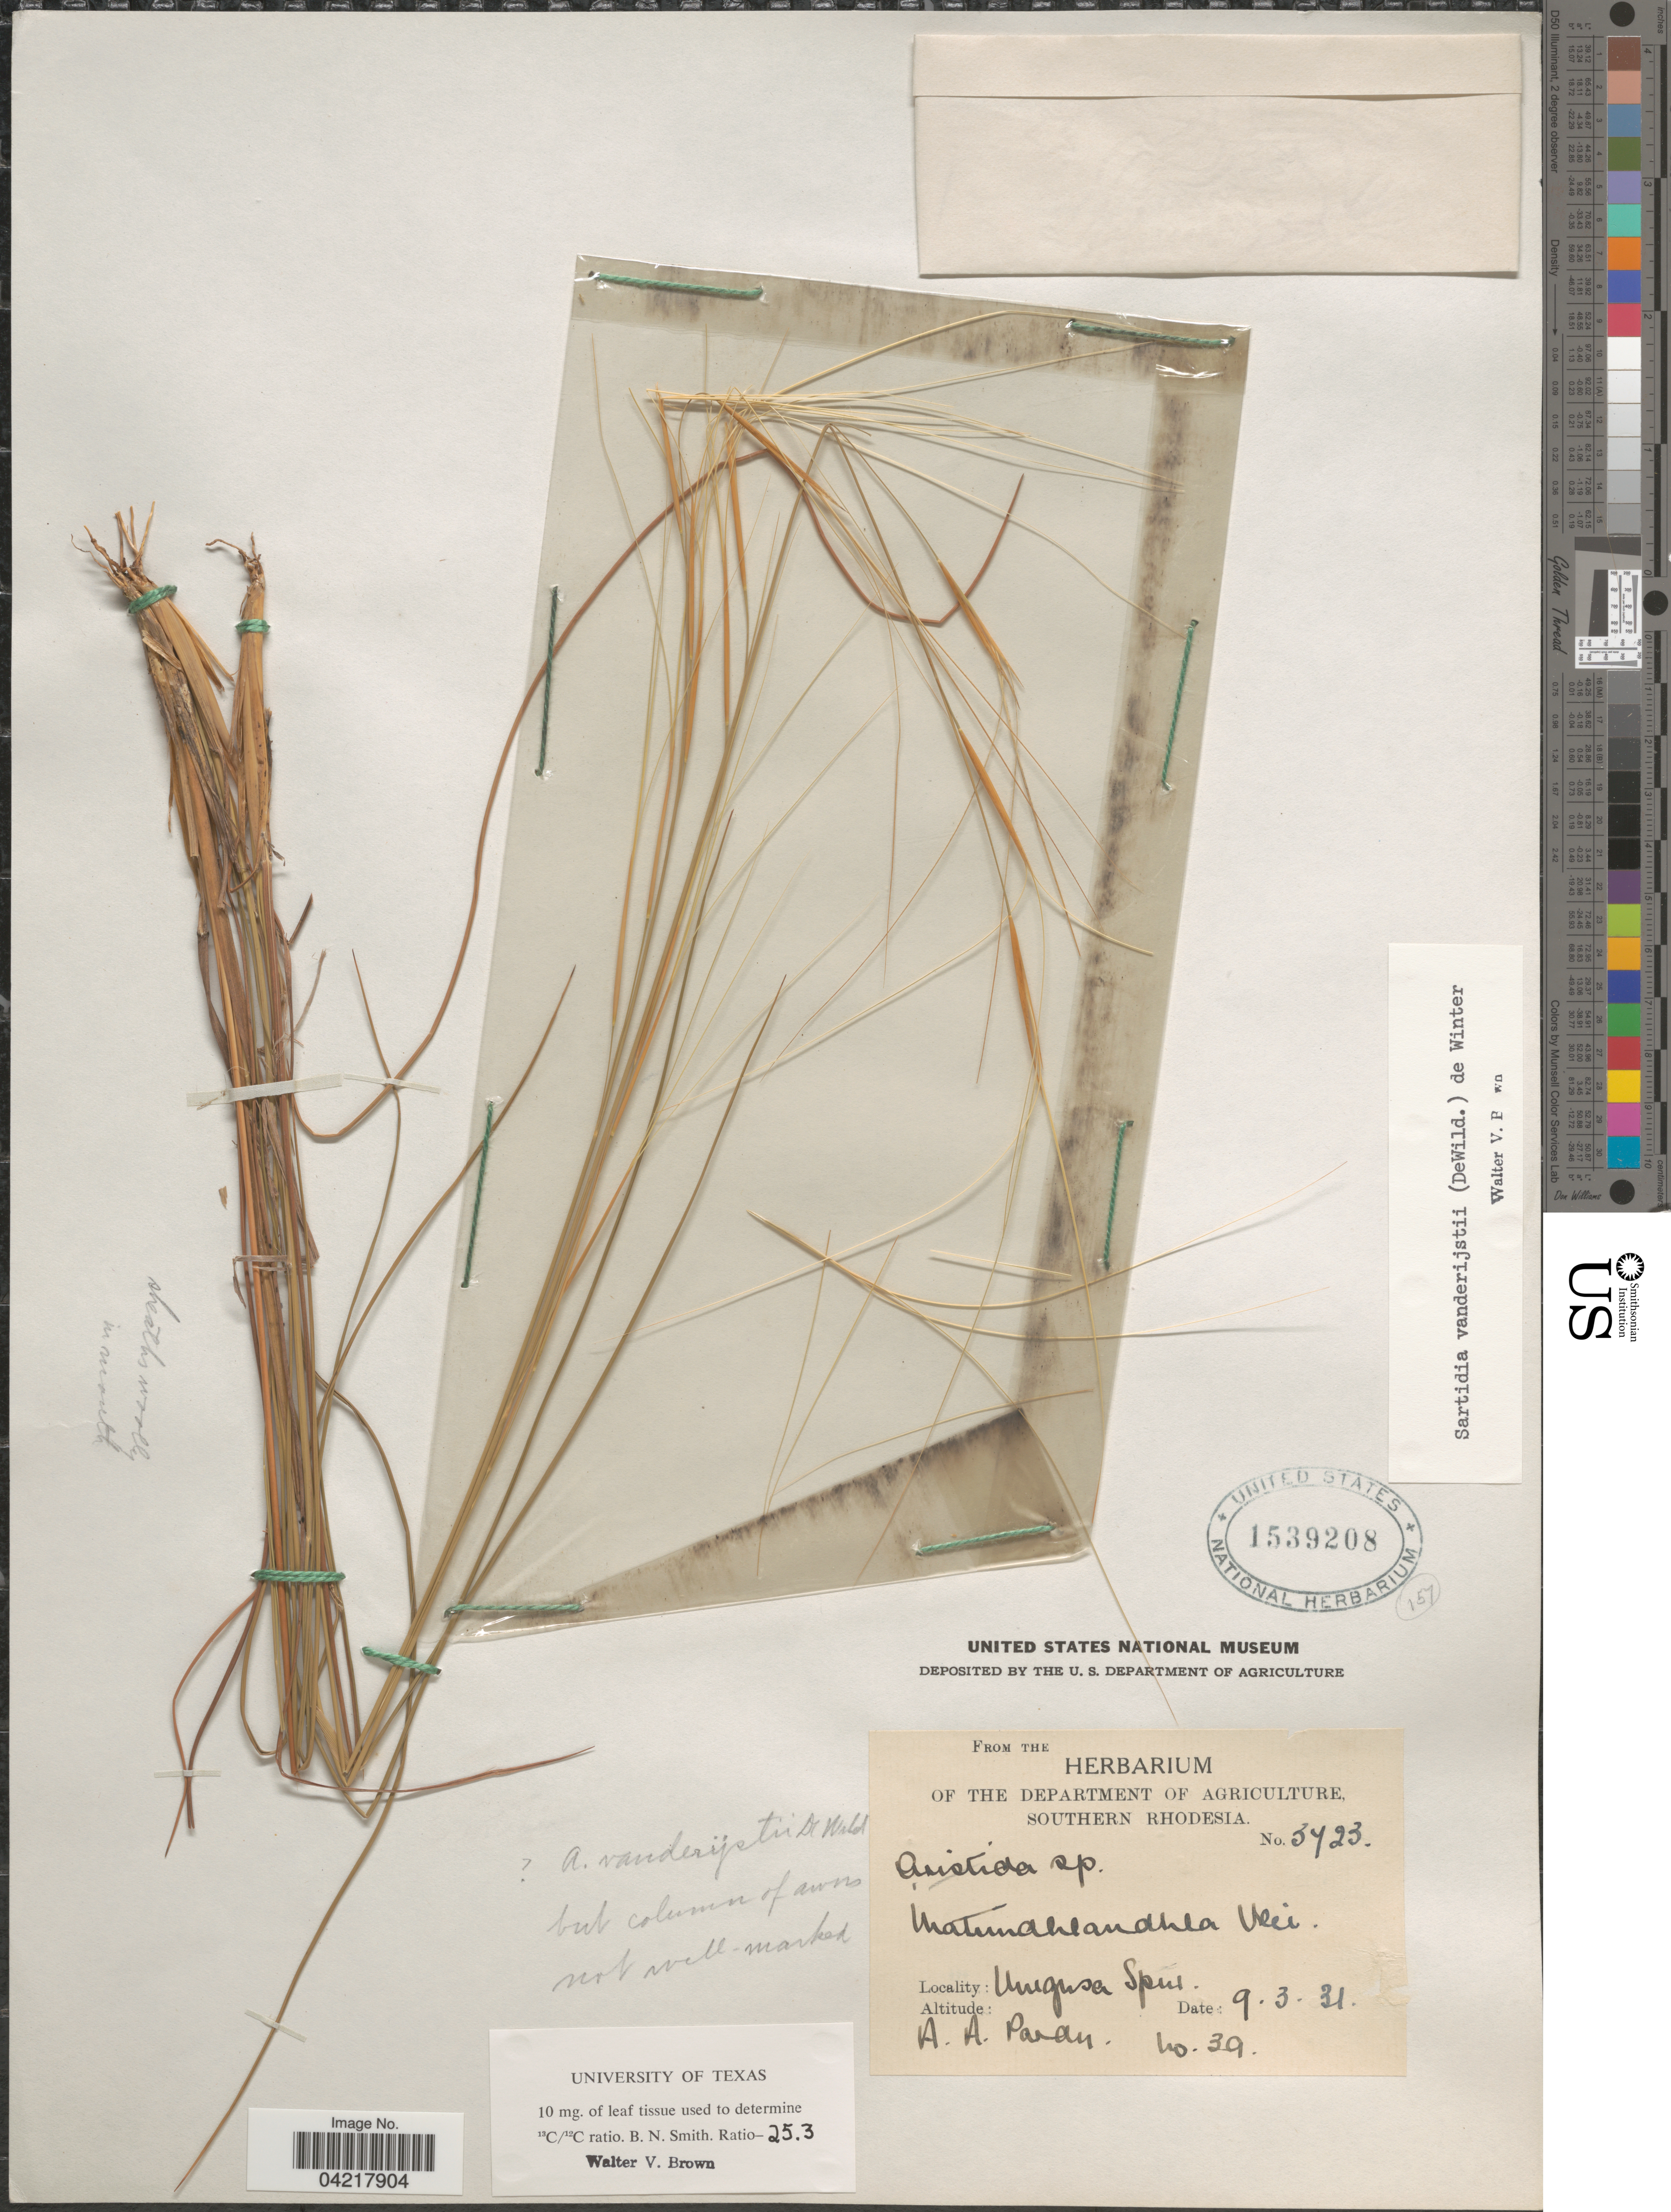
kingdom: Plantae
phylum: Tracheophyta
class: Liliopsida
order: Poales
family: Poaceae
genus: Sartidia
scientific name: Sartidia vanderystii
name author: (De Wild.) De Winter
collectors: A. Paray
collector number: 39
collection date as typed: Transcribed d/m/y: 9/3/31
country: Zambia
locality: Umgusa Spur.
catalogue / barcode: US 1539208